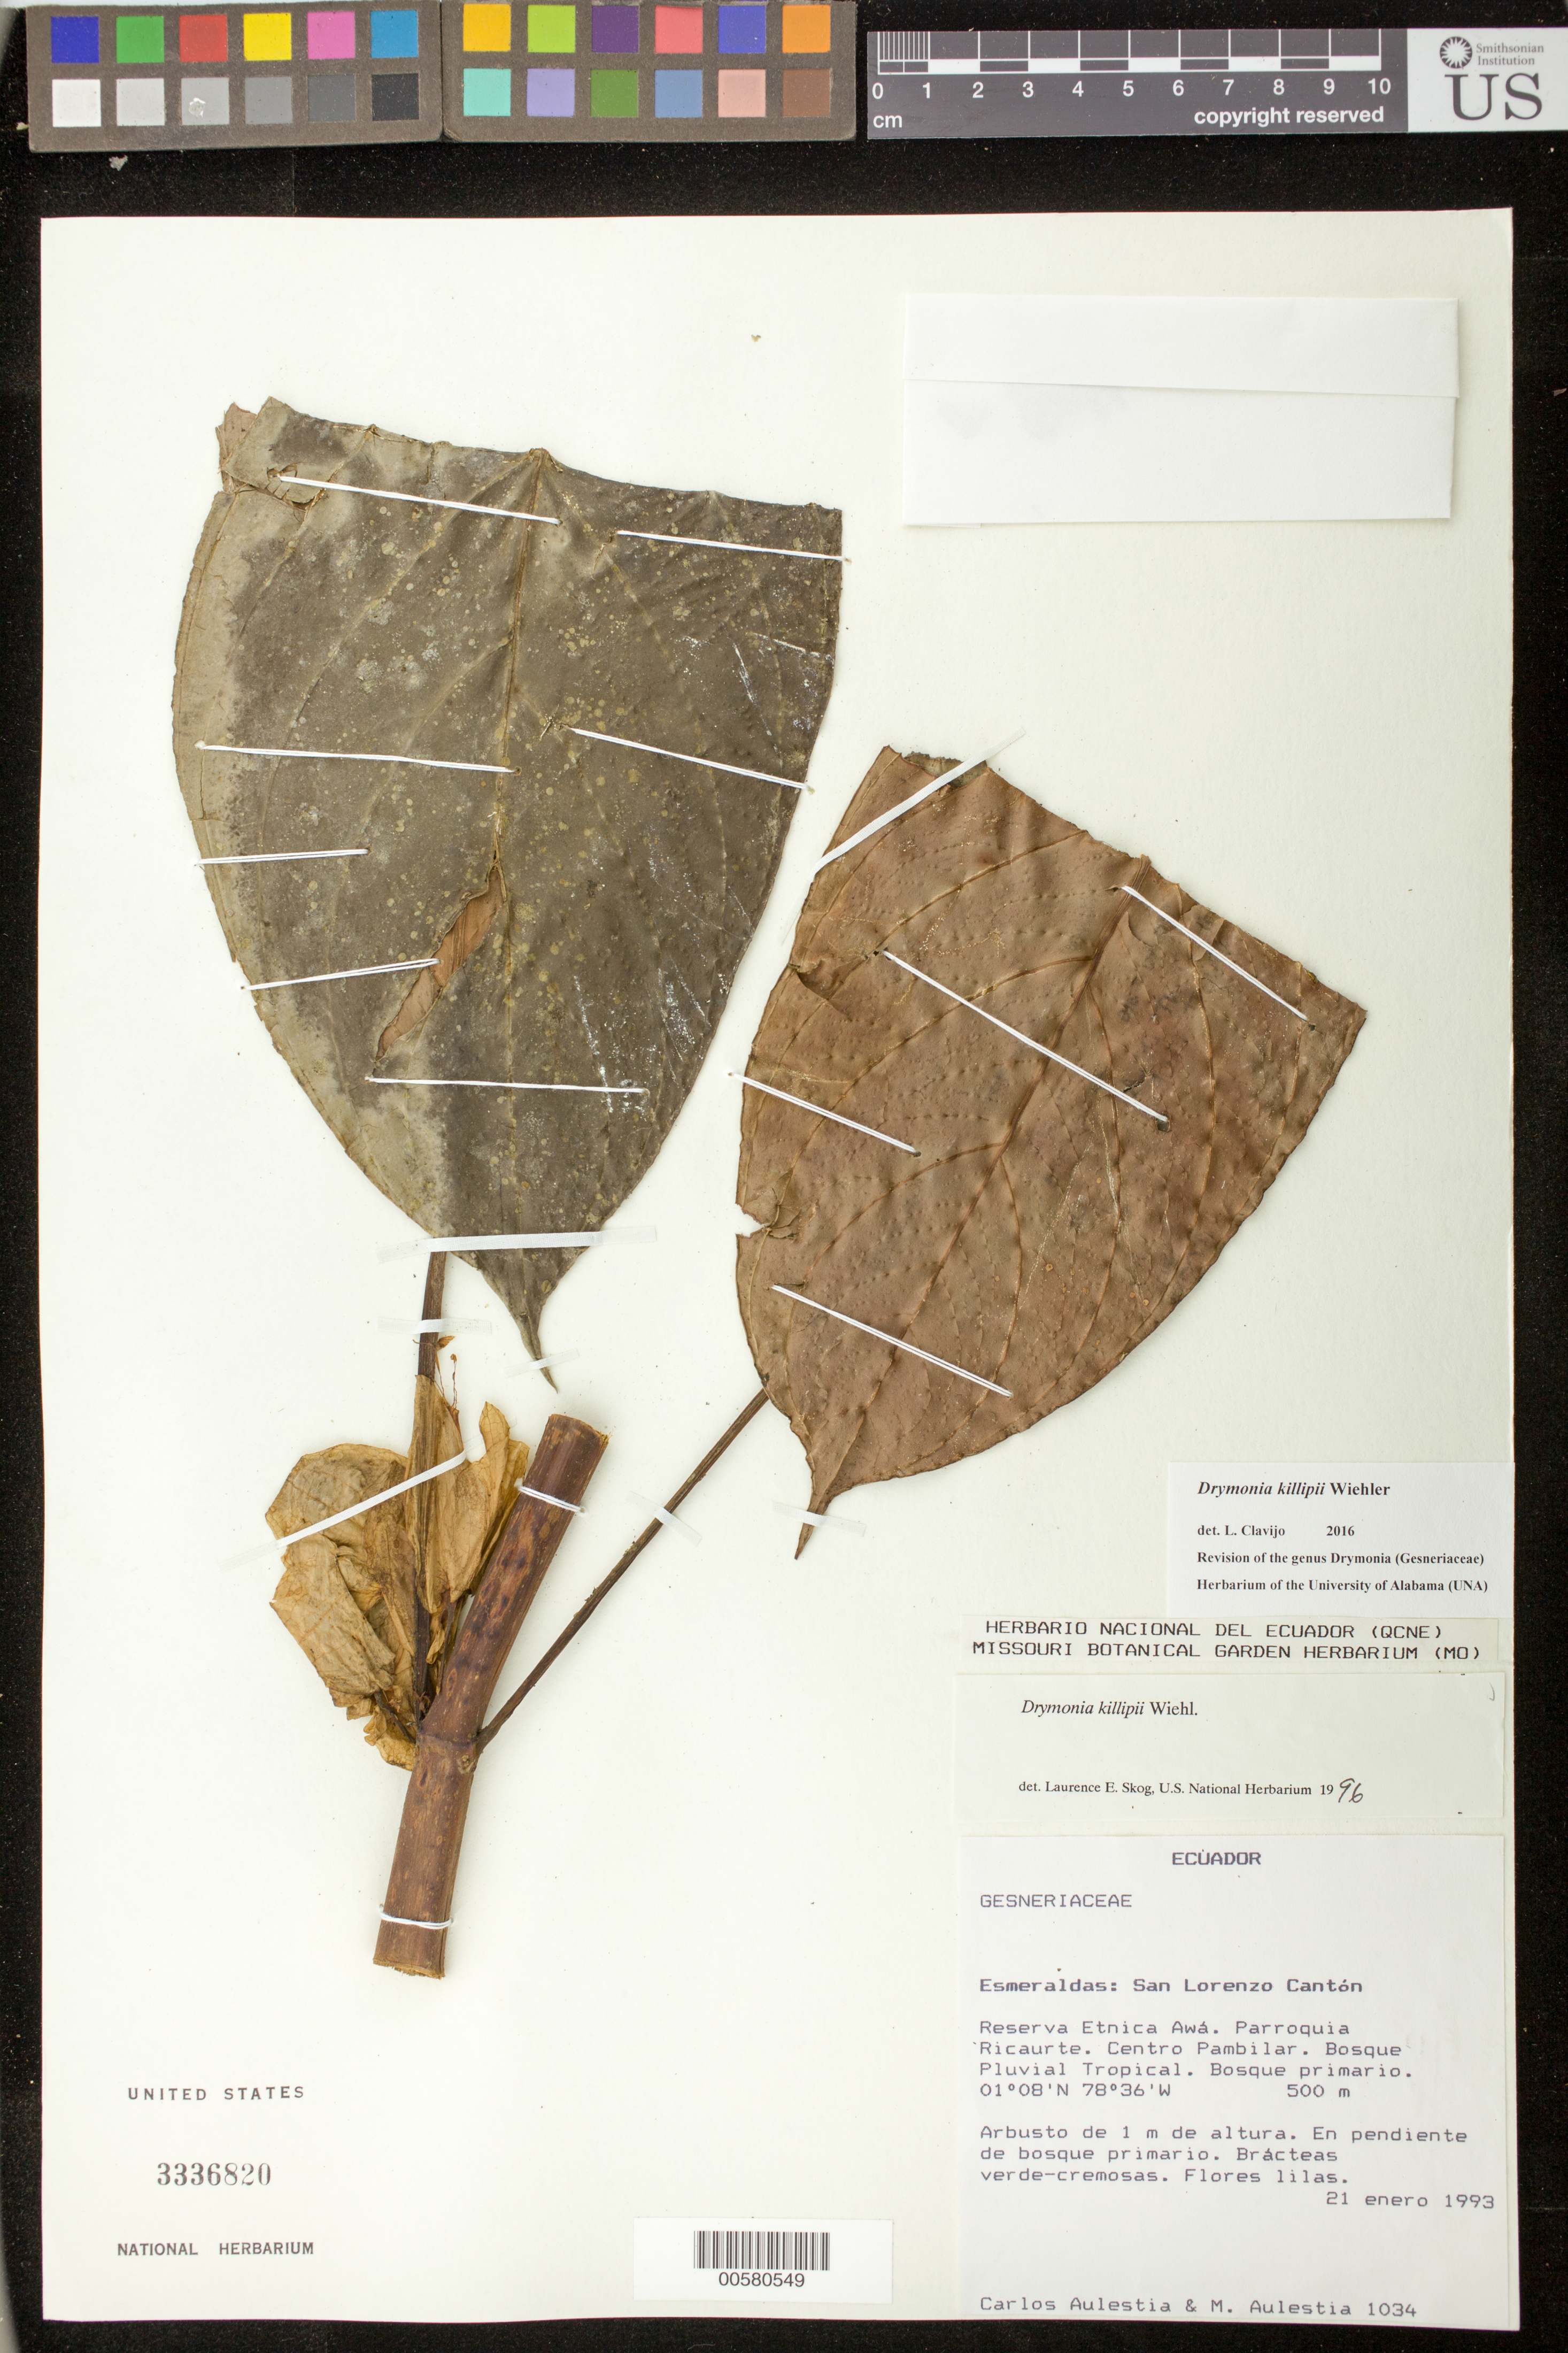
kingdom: Plantae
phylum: Tracheophyta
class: Magnoliopsida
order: Lamiales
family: Gesneriaceae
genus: Drymonia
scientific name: Drymonia killipii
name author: Wiehler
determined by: Skog, Laurence E.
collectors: C. Aulestia & M. Aulestia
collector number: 1034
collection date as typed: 21 Jan 1993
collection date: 1993-01-21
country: Ecuador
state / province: Esmeraldas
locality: San Lorenzo Cantón, Reserva Etnica Awá, Parroquia Ricaurte, Centro Pambilar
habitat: Bosque pluvial tropical; bosque primario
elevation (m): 500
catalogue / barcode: US 3336820